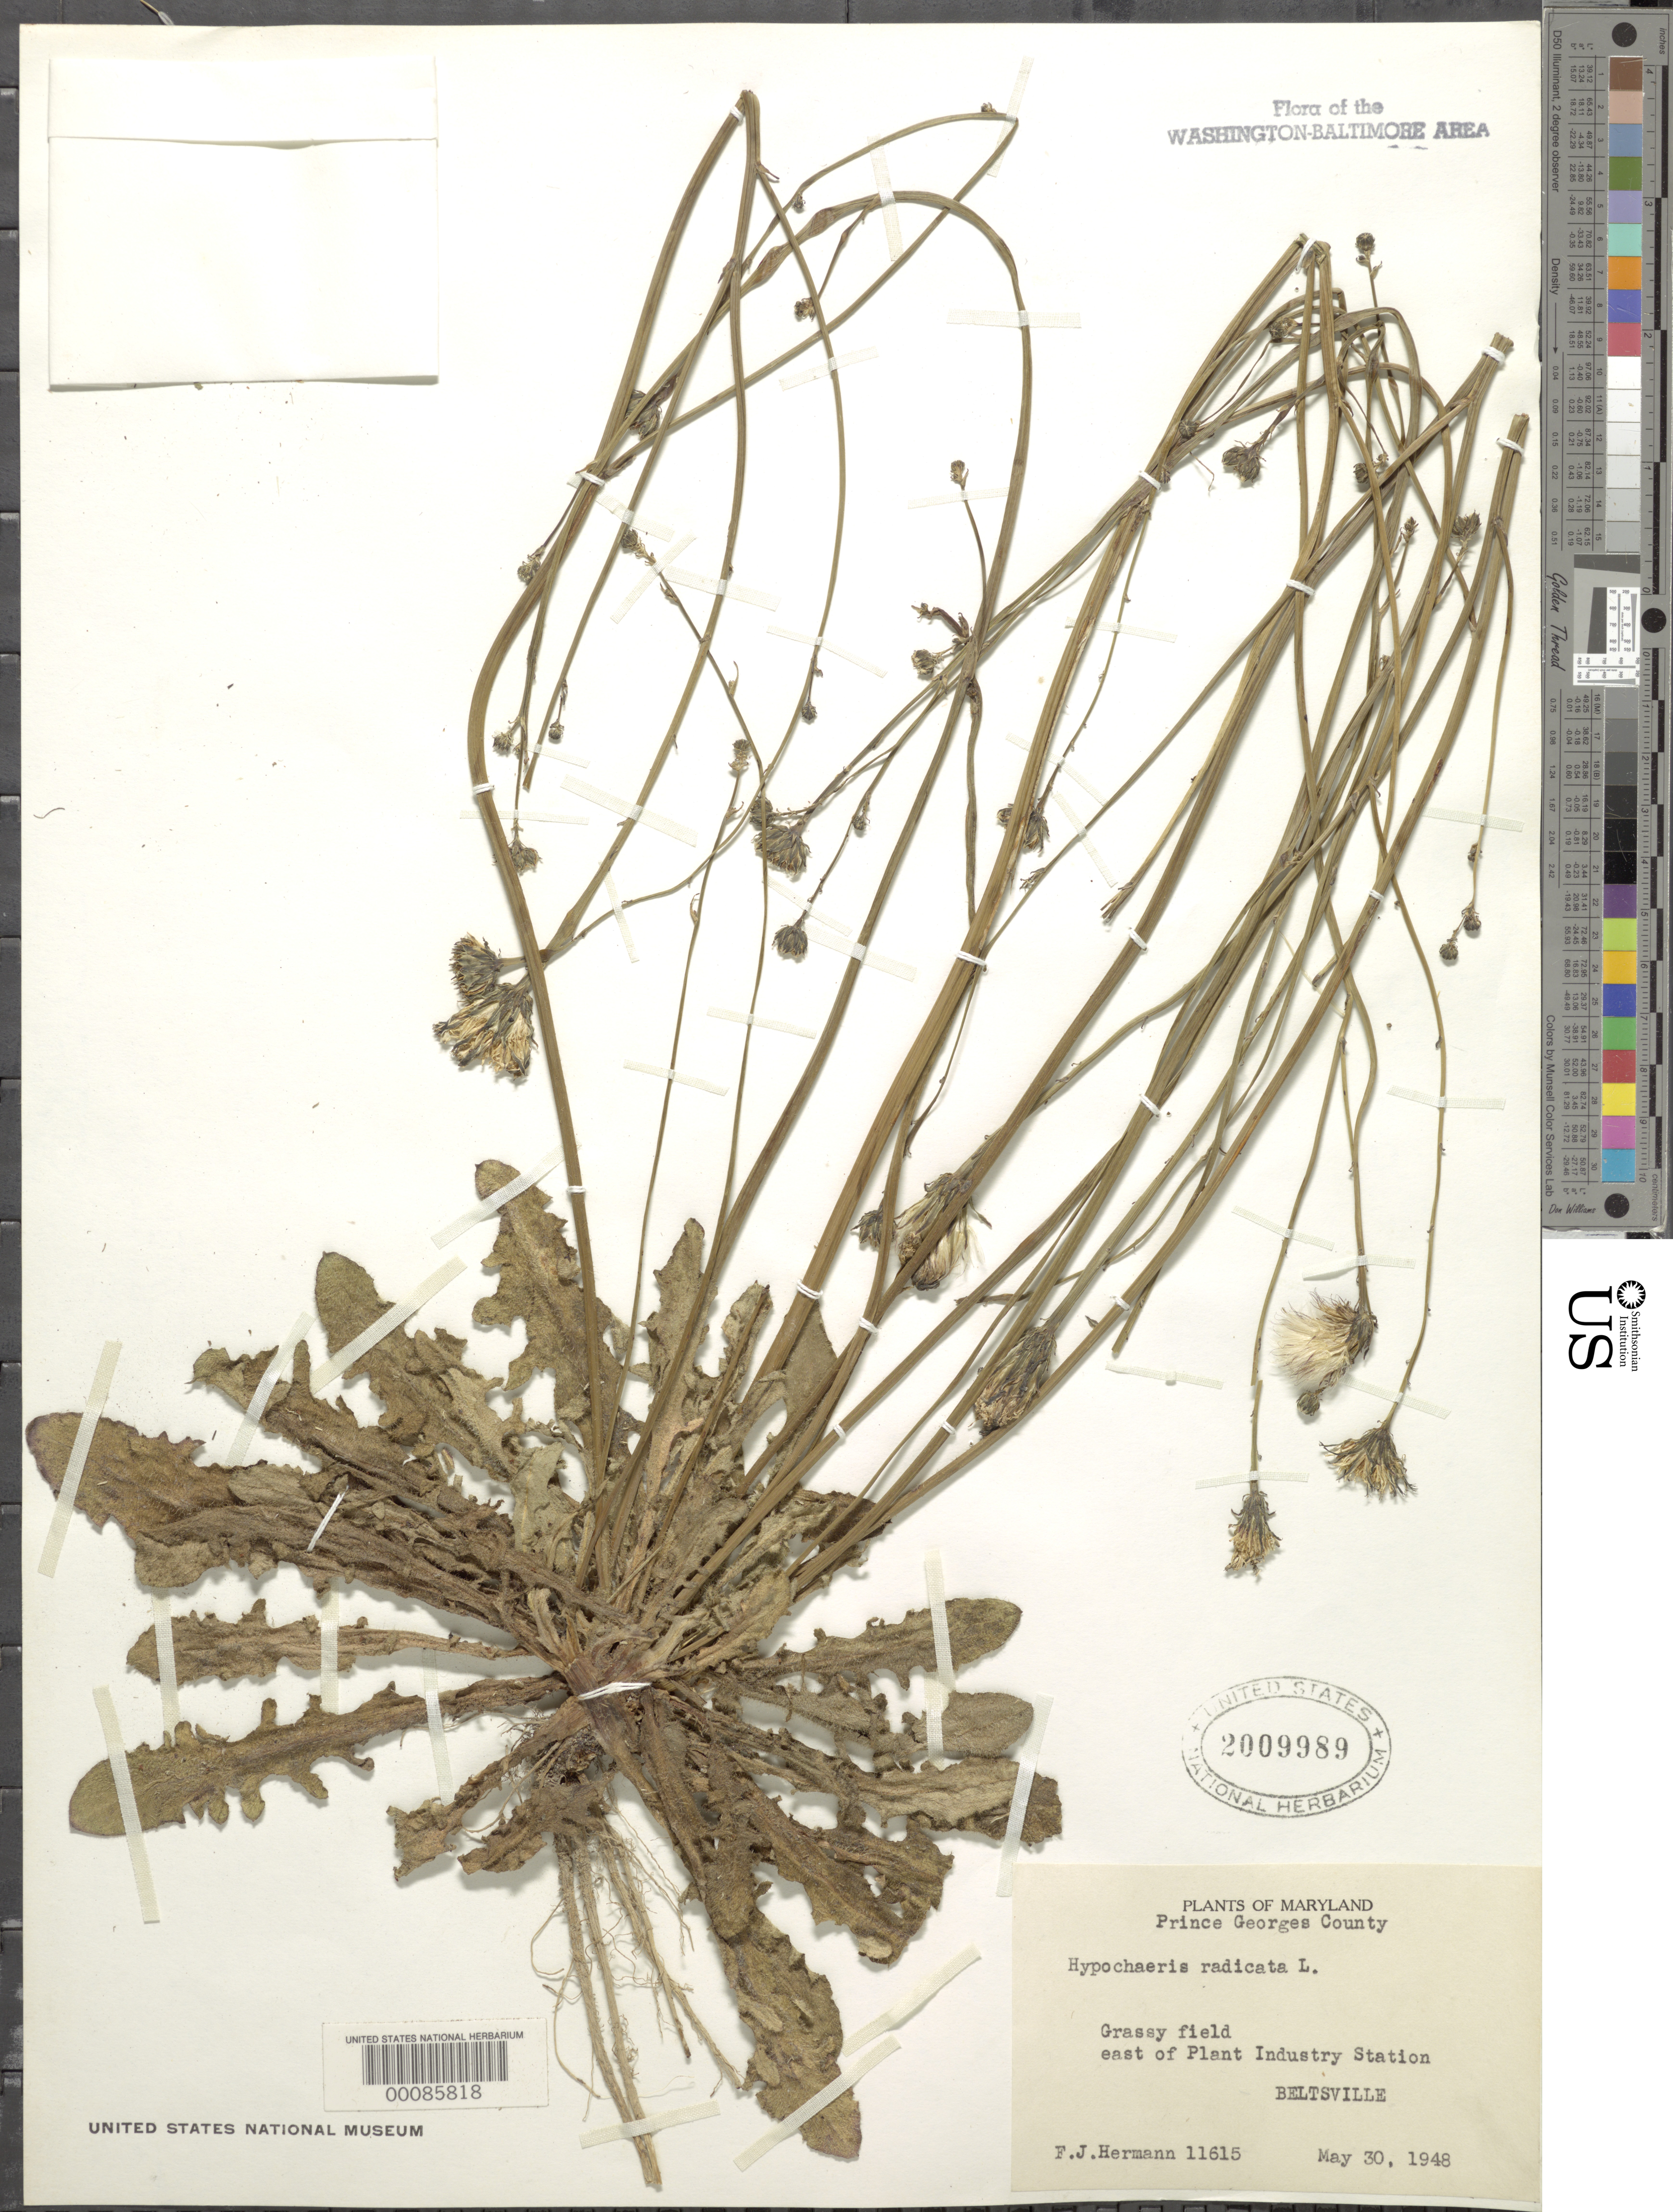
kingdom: Plantae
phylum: Tracheophyta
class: Magnoliopsida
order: Asterales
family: Asteraceae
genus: Hypochaeris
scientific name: Hypochaeris radicata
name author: L.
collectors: F. J. Hermann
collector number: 11615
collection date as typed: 30 May 1948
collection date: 1948-05-30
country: United States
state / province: Maryland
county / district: Prince George's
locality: Beltsville east of Plant Industry Station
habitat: Grassy field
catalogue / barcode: US 2009989